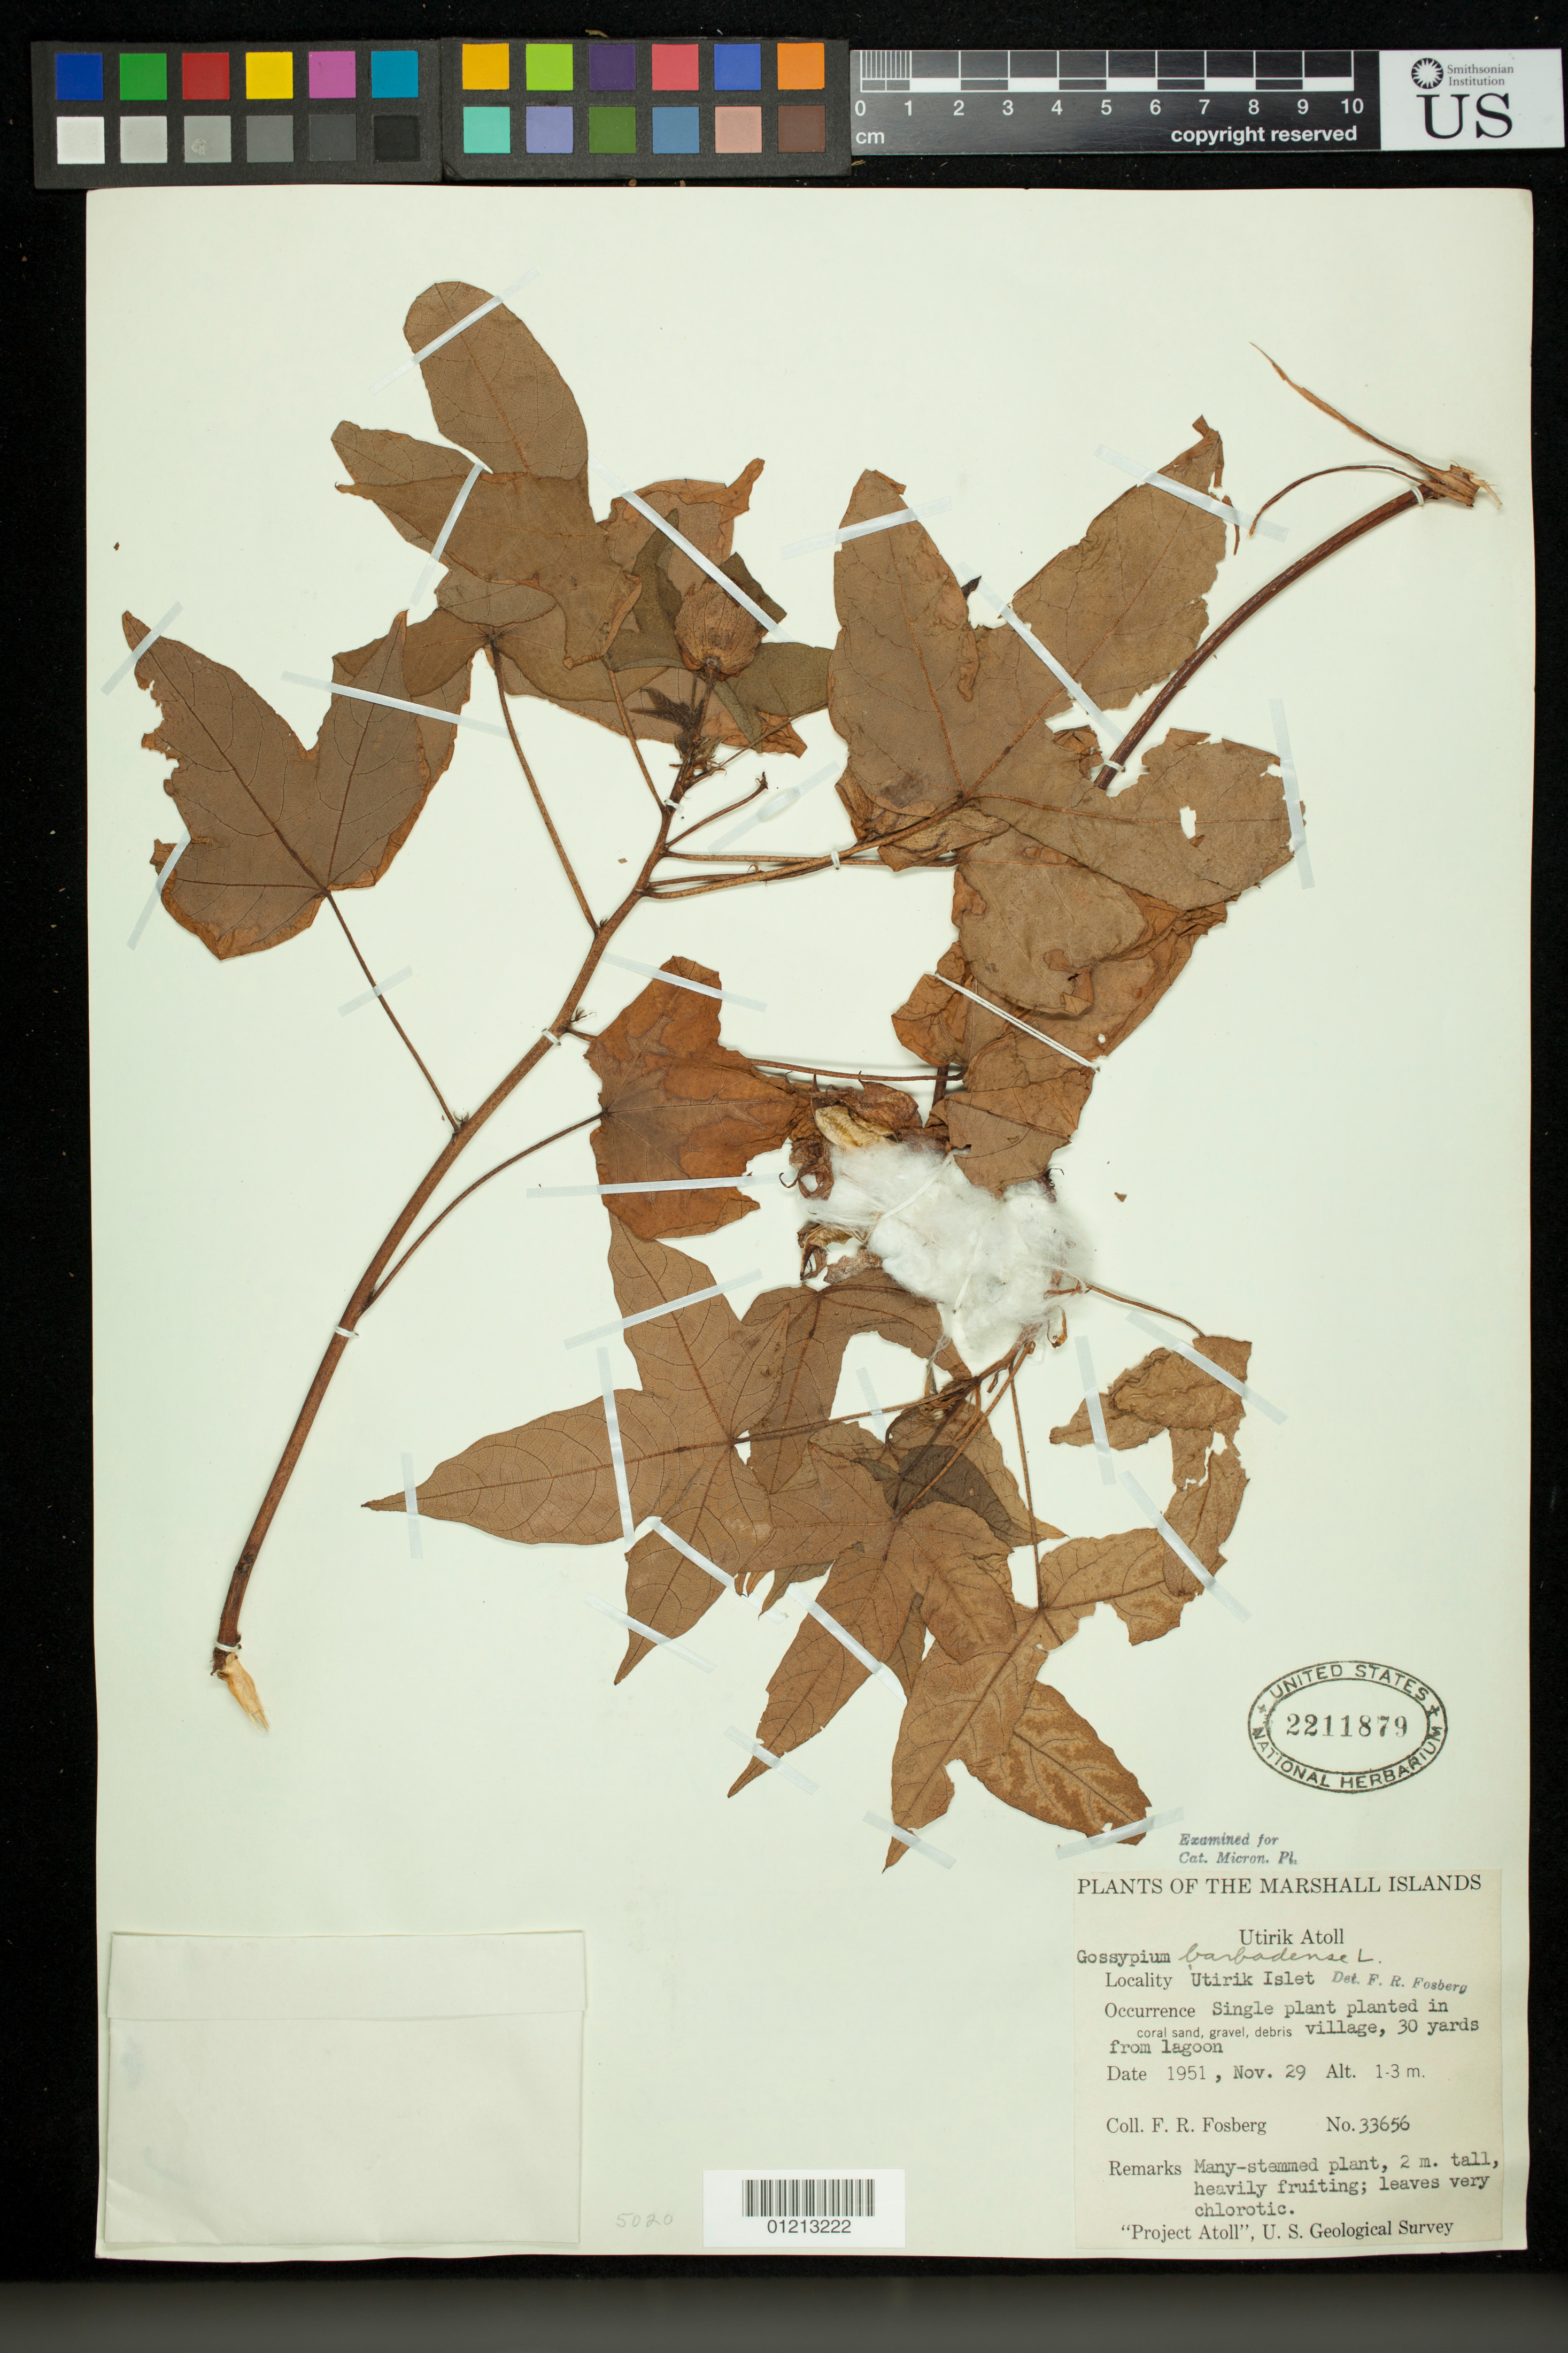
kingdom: Plantae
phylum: Tracheophyta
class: Magnoliopsida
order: Malvales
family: Malvaceae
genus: Gossypium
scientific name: Gossypium barbadense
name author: L.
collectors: F. R. Fosberg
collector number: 33656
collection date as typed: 29 Nov 1951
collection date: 1951-11-29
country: Marshall Islands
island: Utirik Atoll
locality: Marshall Islands, Utirik Atoll: Utirik Islet. Planted in village, 30 yards from lagoon.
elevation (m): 1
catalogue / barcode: US 2211879